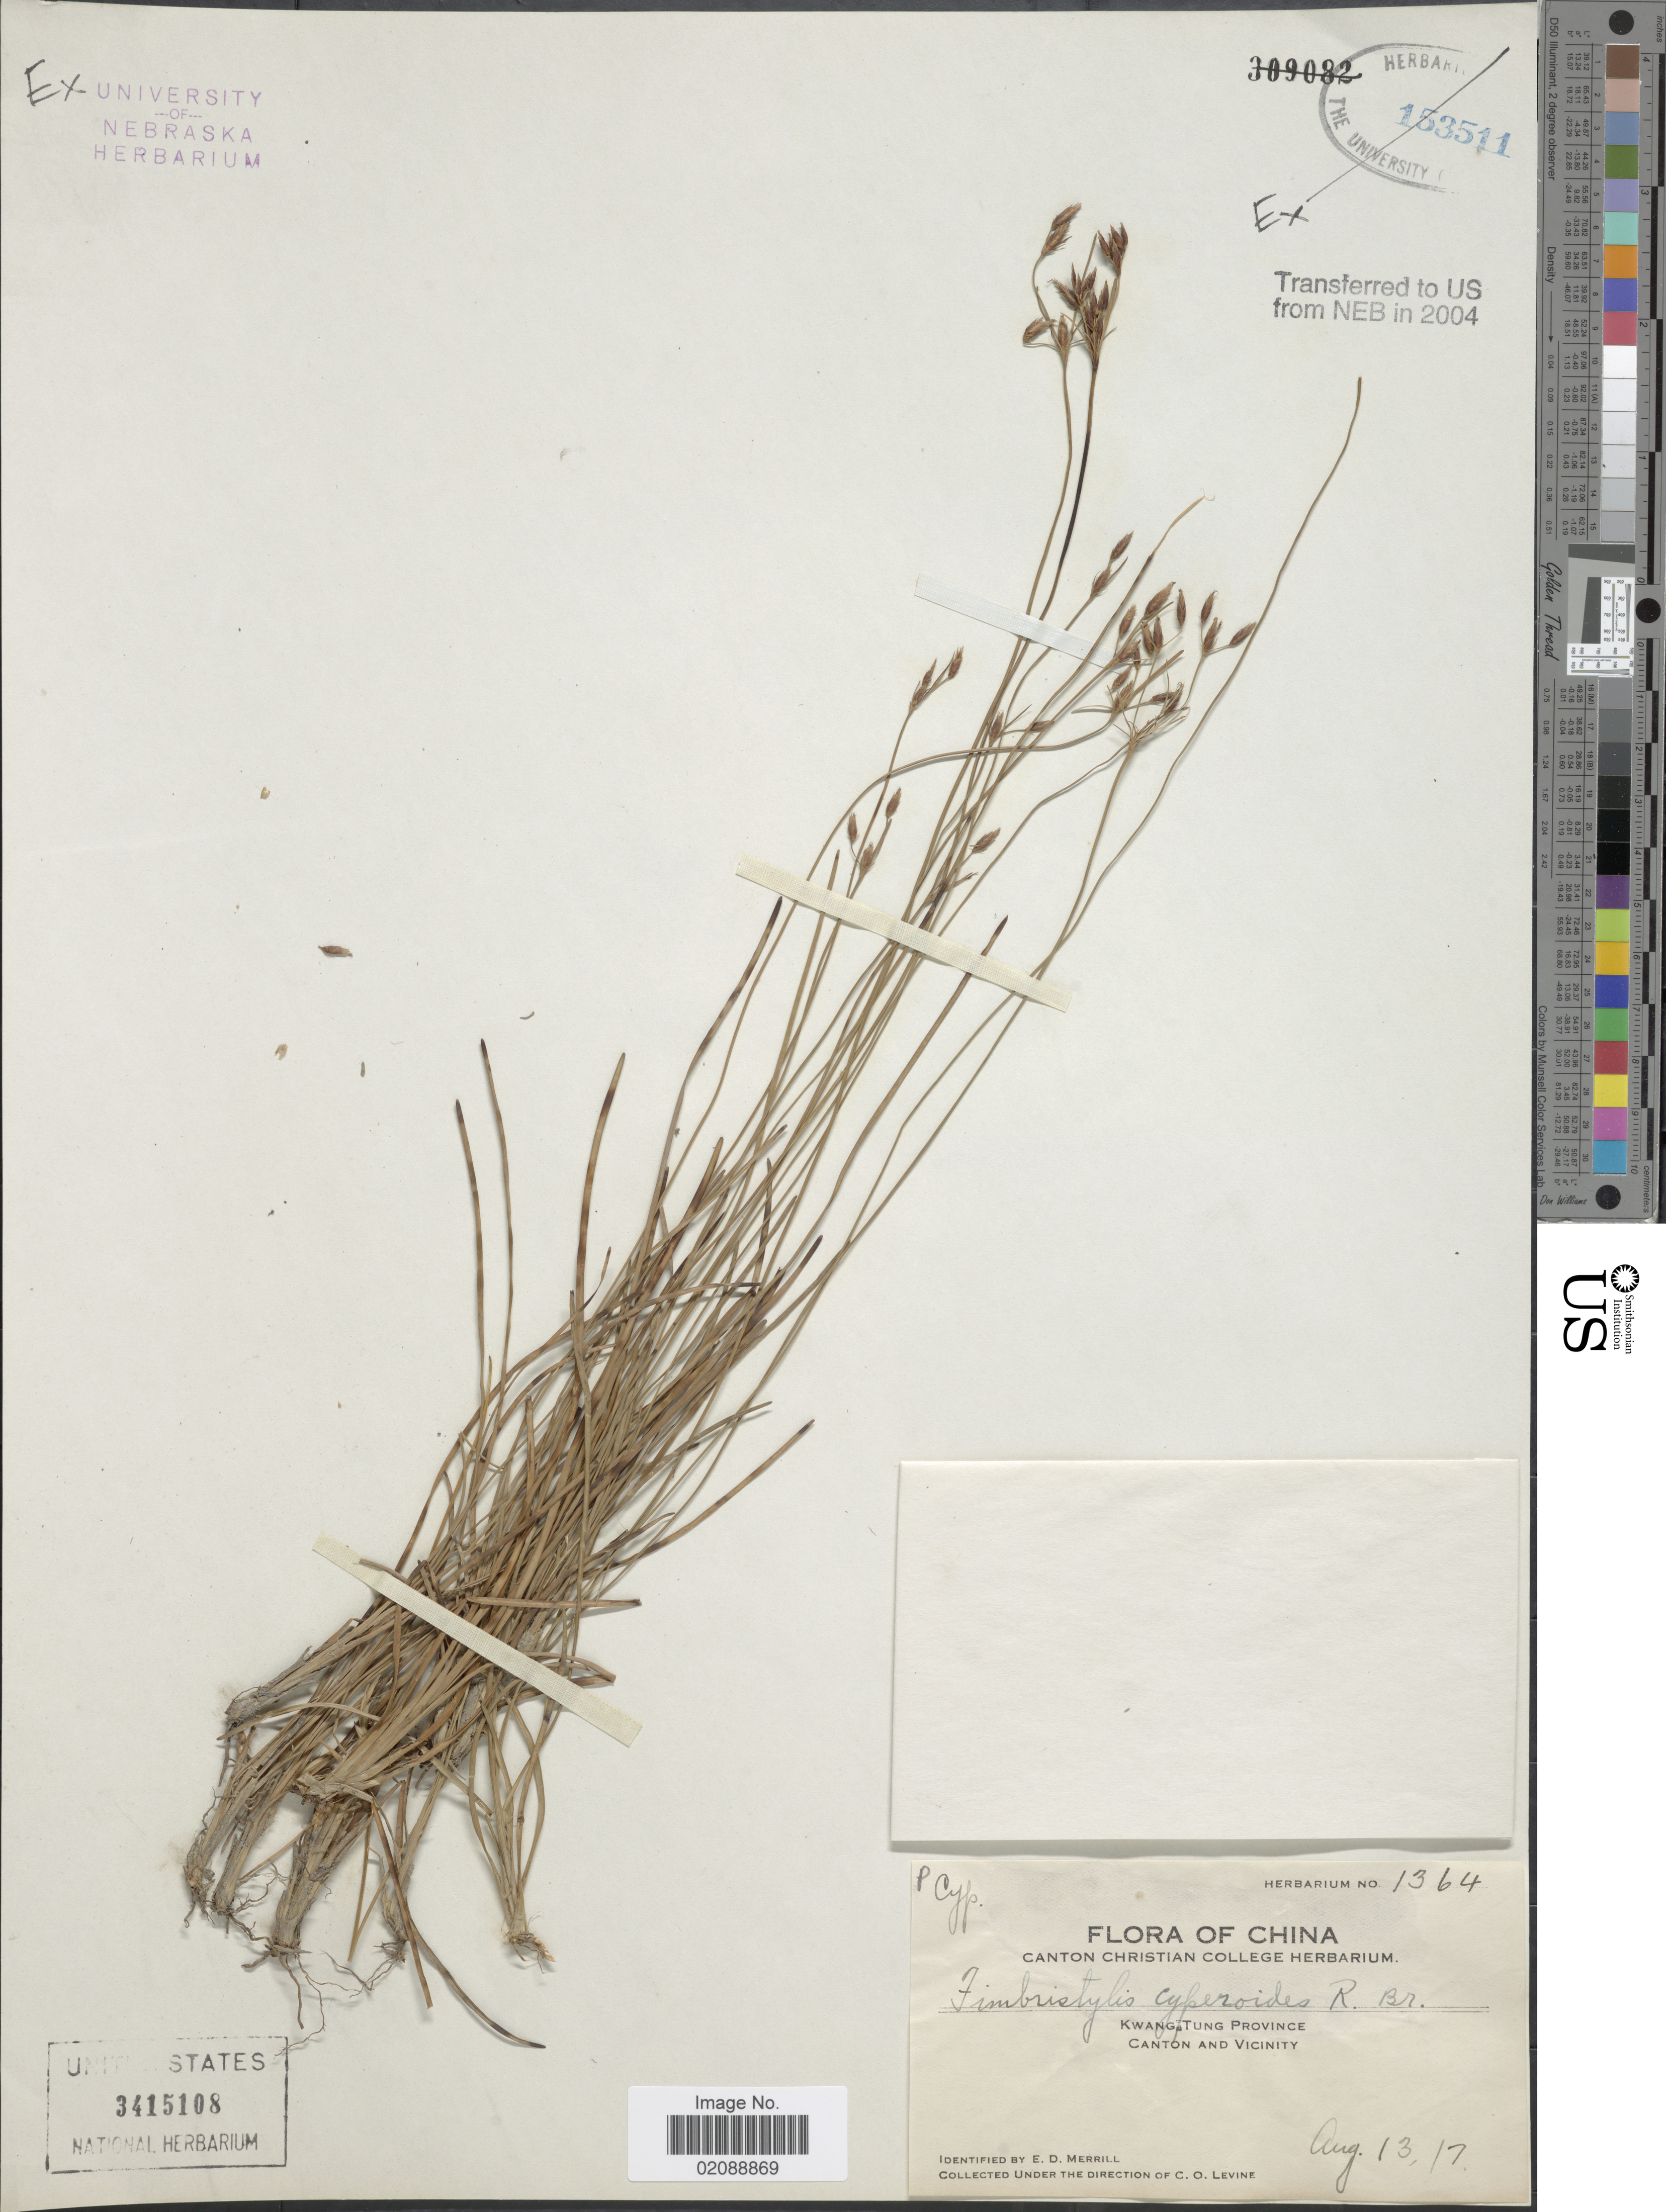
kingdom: Plantae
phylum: Tracheophyta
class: Liliopsida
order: Poales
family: Cyperaceae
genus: Fimbristylis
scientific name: Fimbristylis sp.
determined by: Strong, Mark T., (BOT), Smithsonian Institution - National Museum of Natural History (UNITED STATES)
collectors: C. O. Levine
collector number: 1364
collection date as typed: Transcribed d/m/y: 13/8/17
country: China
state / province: Guangdong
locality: KwangTung Province, Canton and Vicinity.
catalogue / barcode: US 3415108